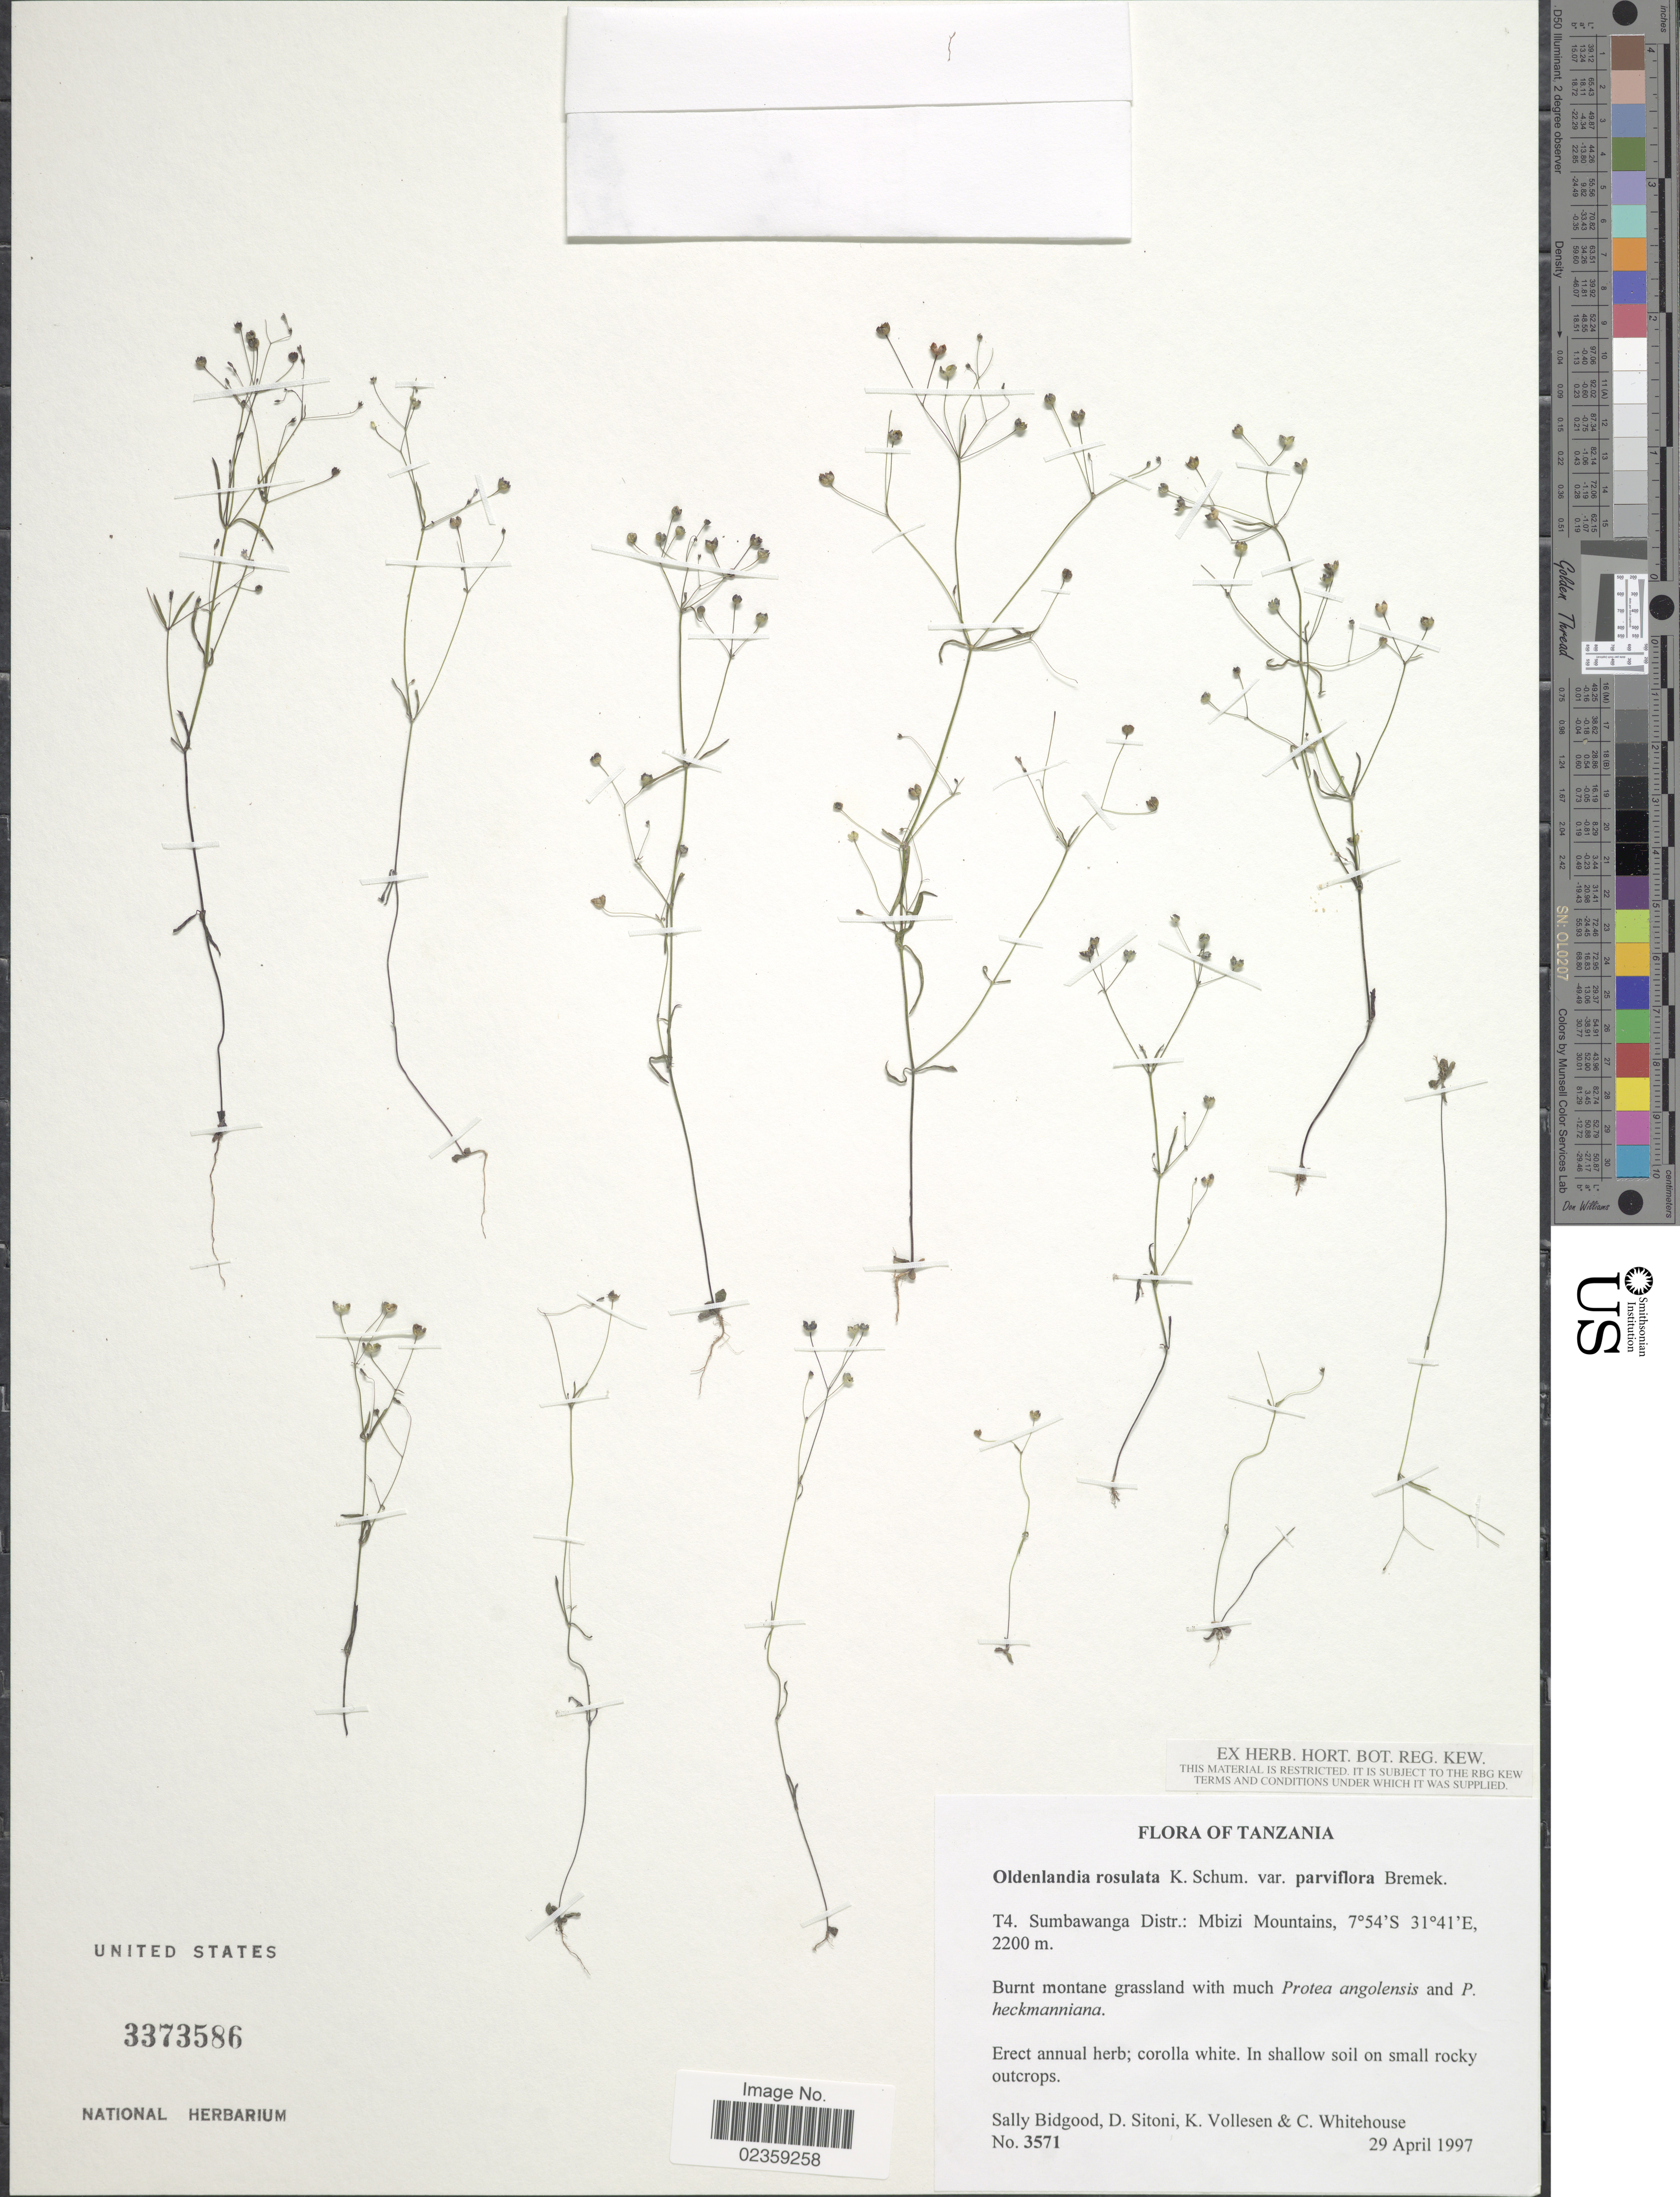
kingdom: Plantae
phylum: Tracheophyta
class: Magnoliopsida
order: Gentianales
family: Rubiaceae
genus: Oldenlandia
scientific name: Oldenlandia rosulata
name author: K. Schum.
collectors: S. Bidgood, D. Sitoni, K. Vollesen & C. Whitehouse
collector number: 3571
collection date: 1997-04-29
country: Tanzania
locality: T4. Sumbawanga Distr.: Mbizi Mountains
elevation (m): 2200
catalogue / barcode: US 3373586